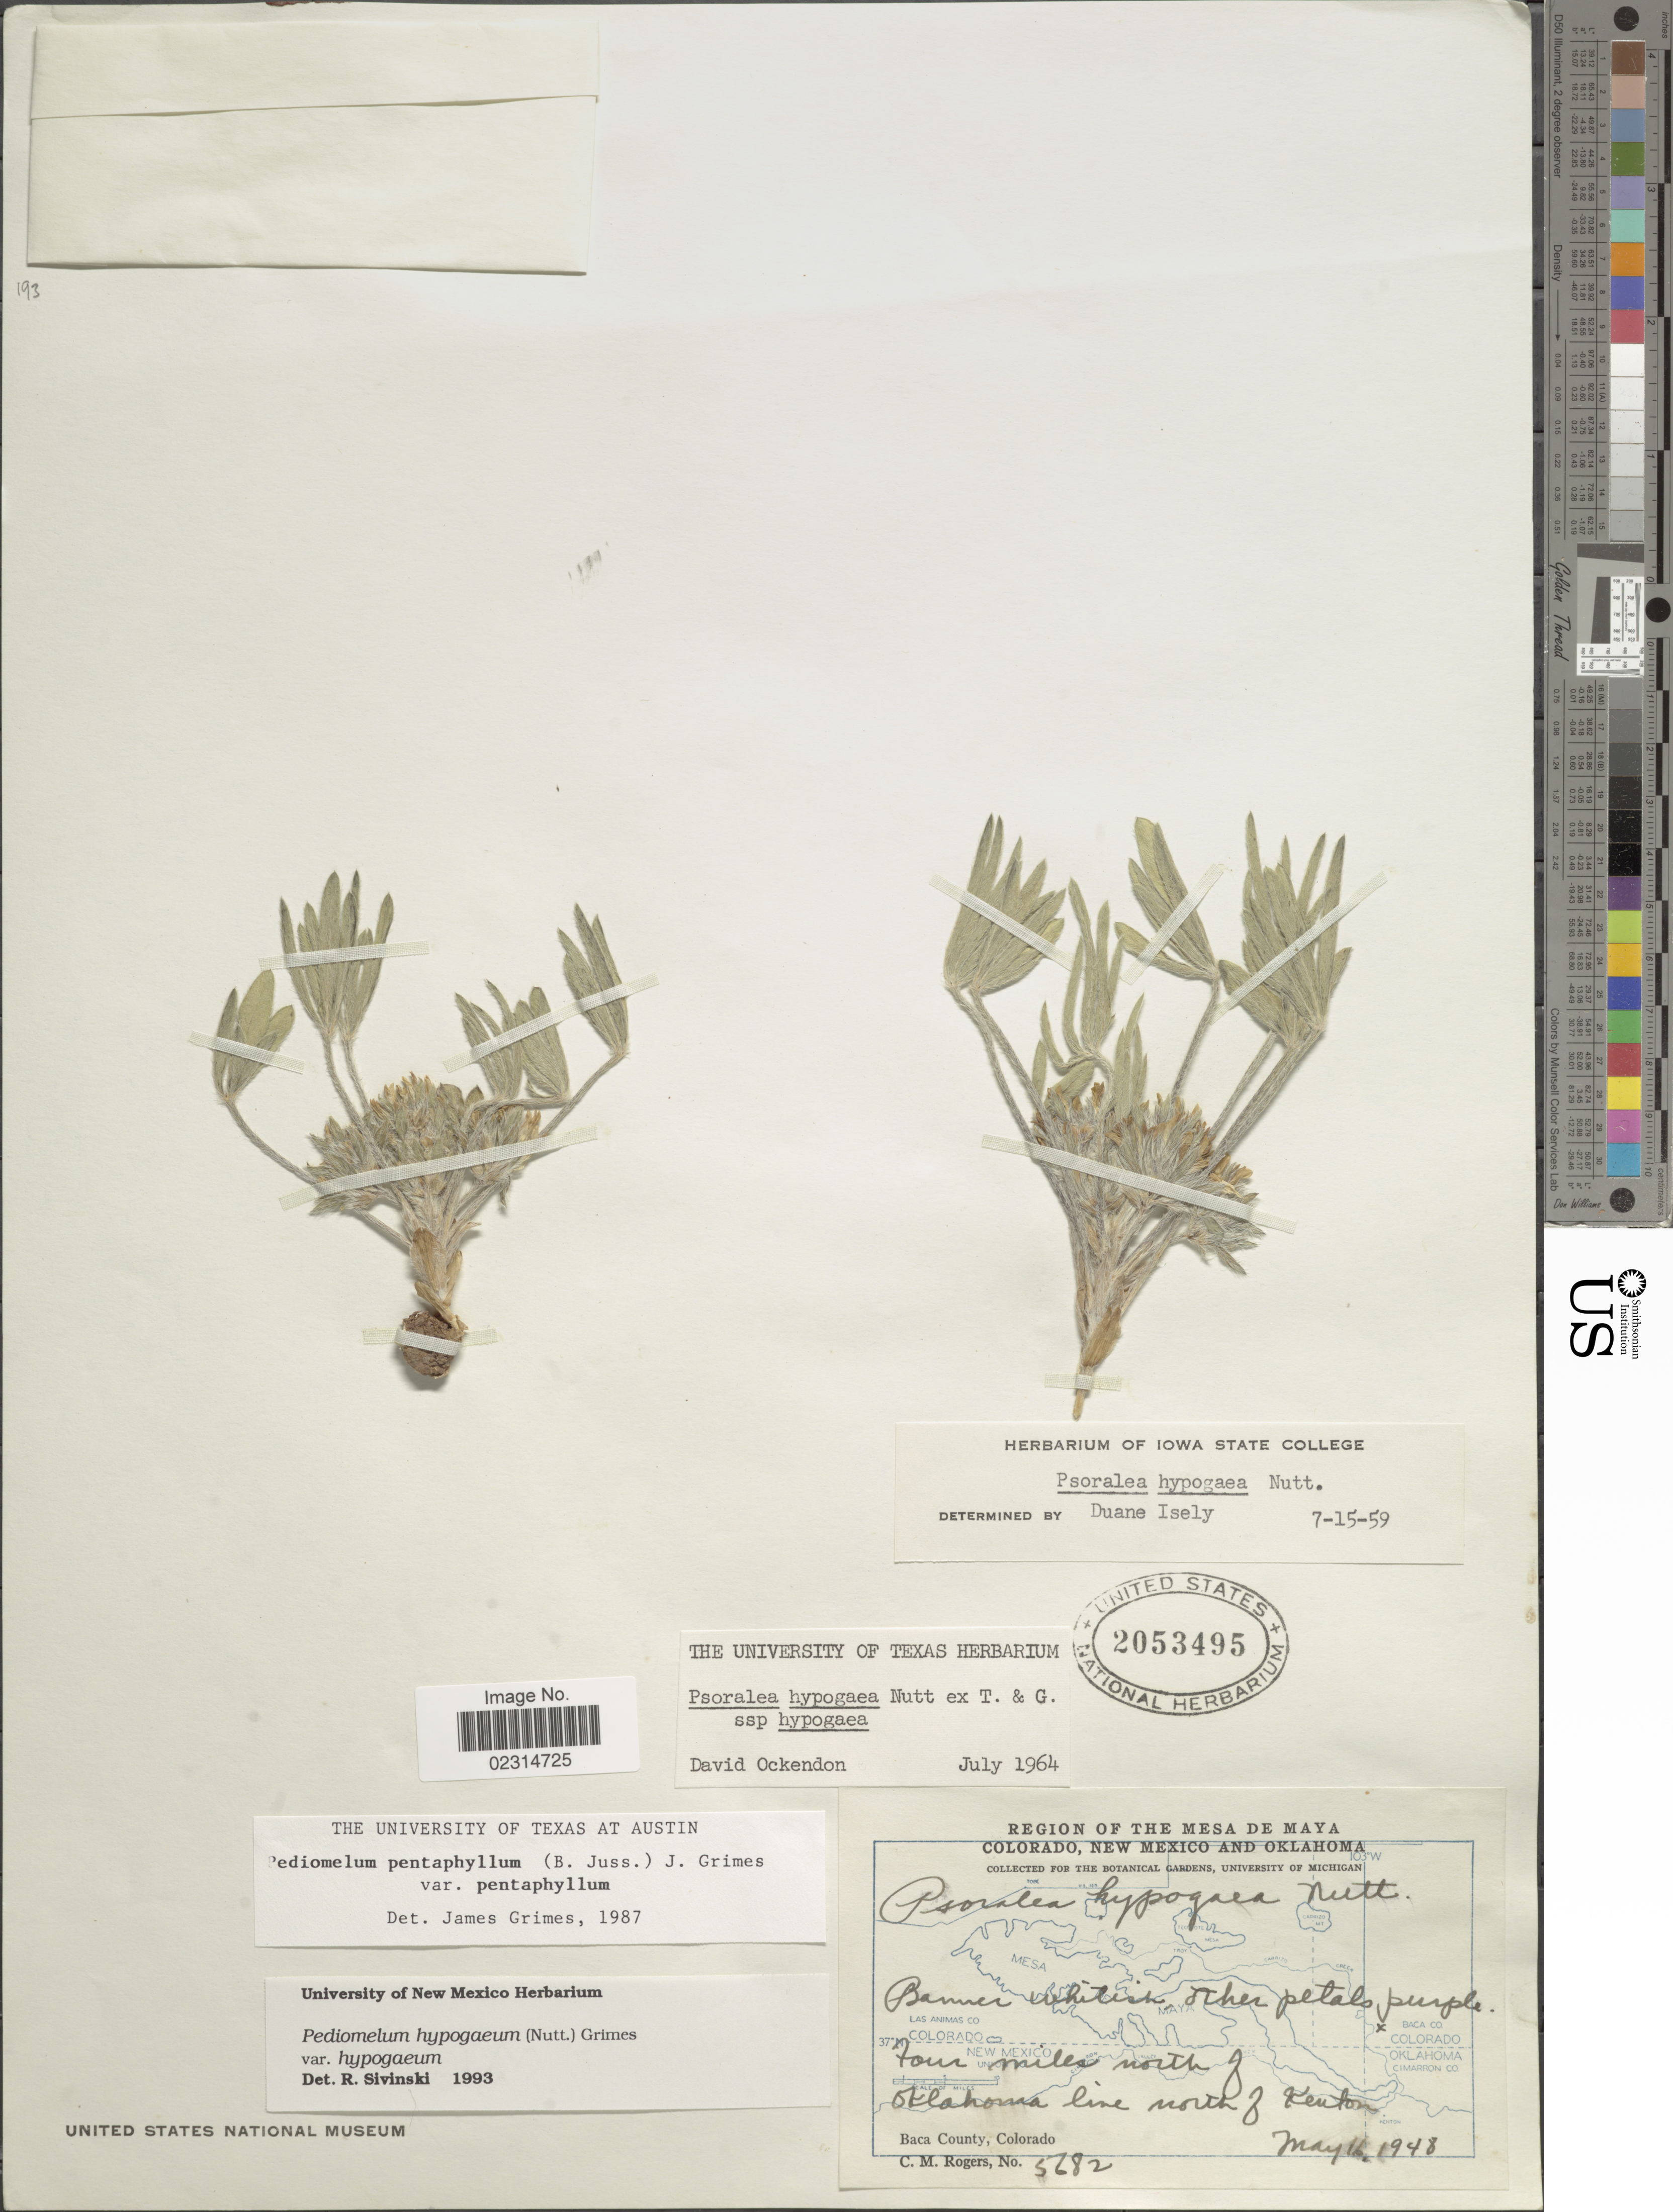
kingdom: Plantae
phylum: Tracheophyta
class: Magnoliopsida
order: Fabales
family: Fabaceae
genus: Pediomelum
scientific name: Pediomelum hypogaeum var. hypogaeum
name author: (Nutt.) Rydb.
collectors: C. M. Rogers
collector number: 5682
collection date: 1948-05-16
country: United States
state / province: Colorado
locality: Four miles north of Oklahoma line north of Kenton, Baca County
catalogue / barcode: US 2053495